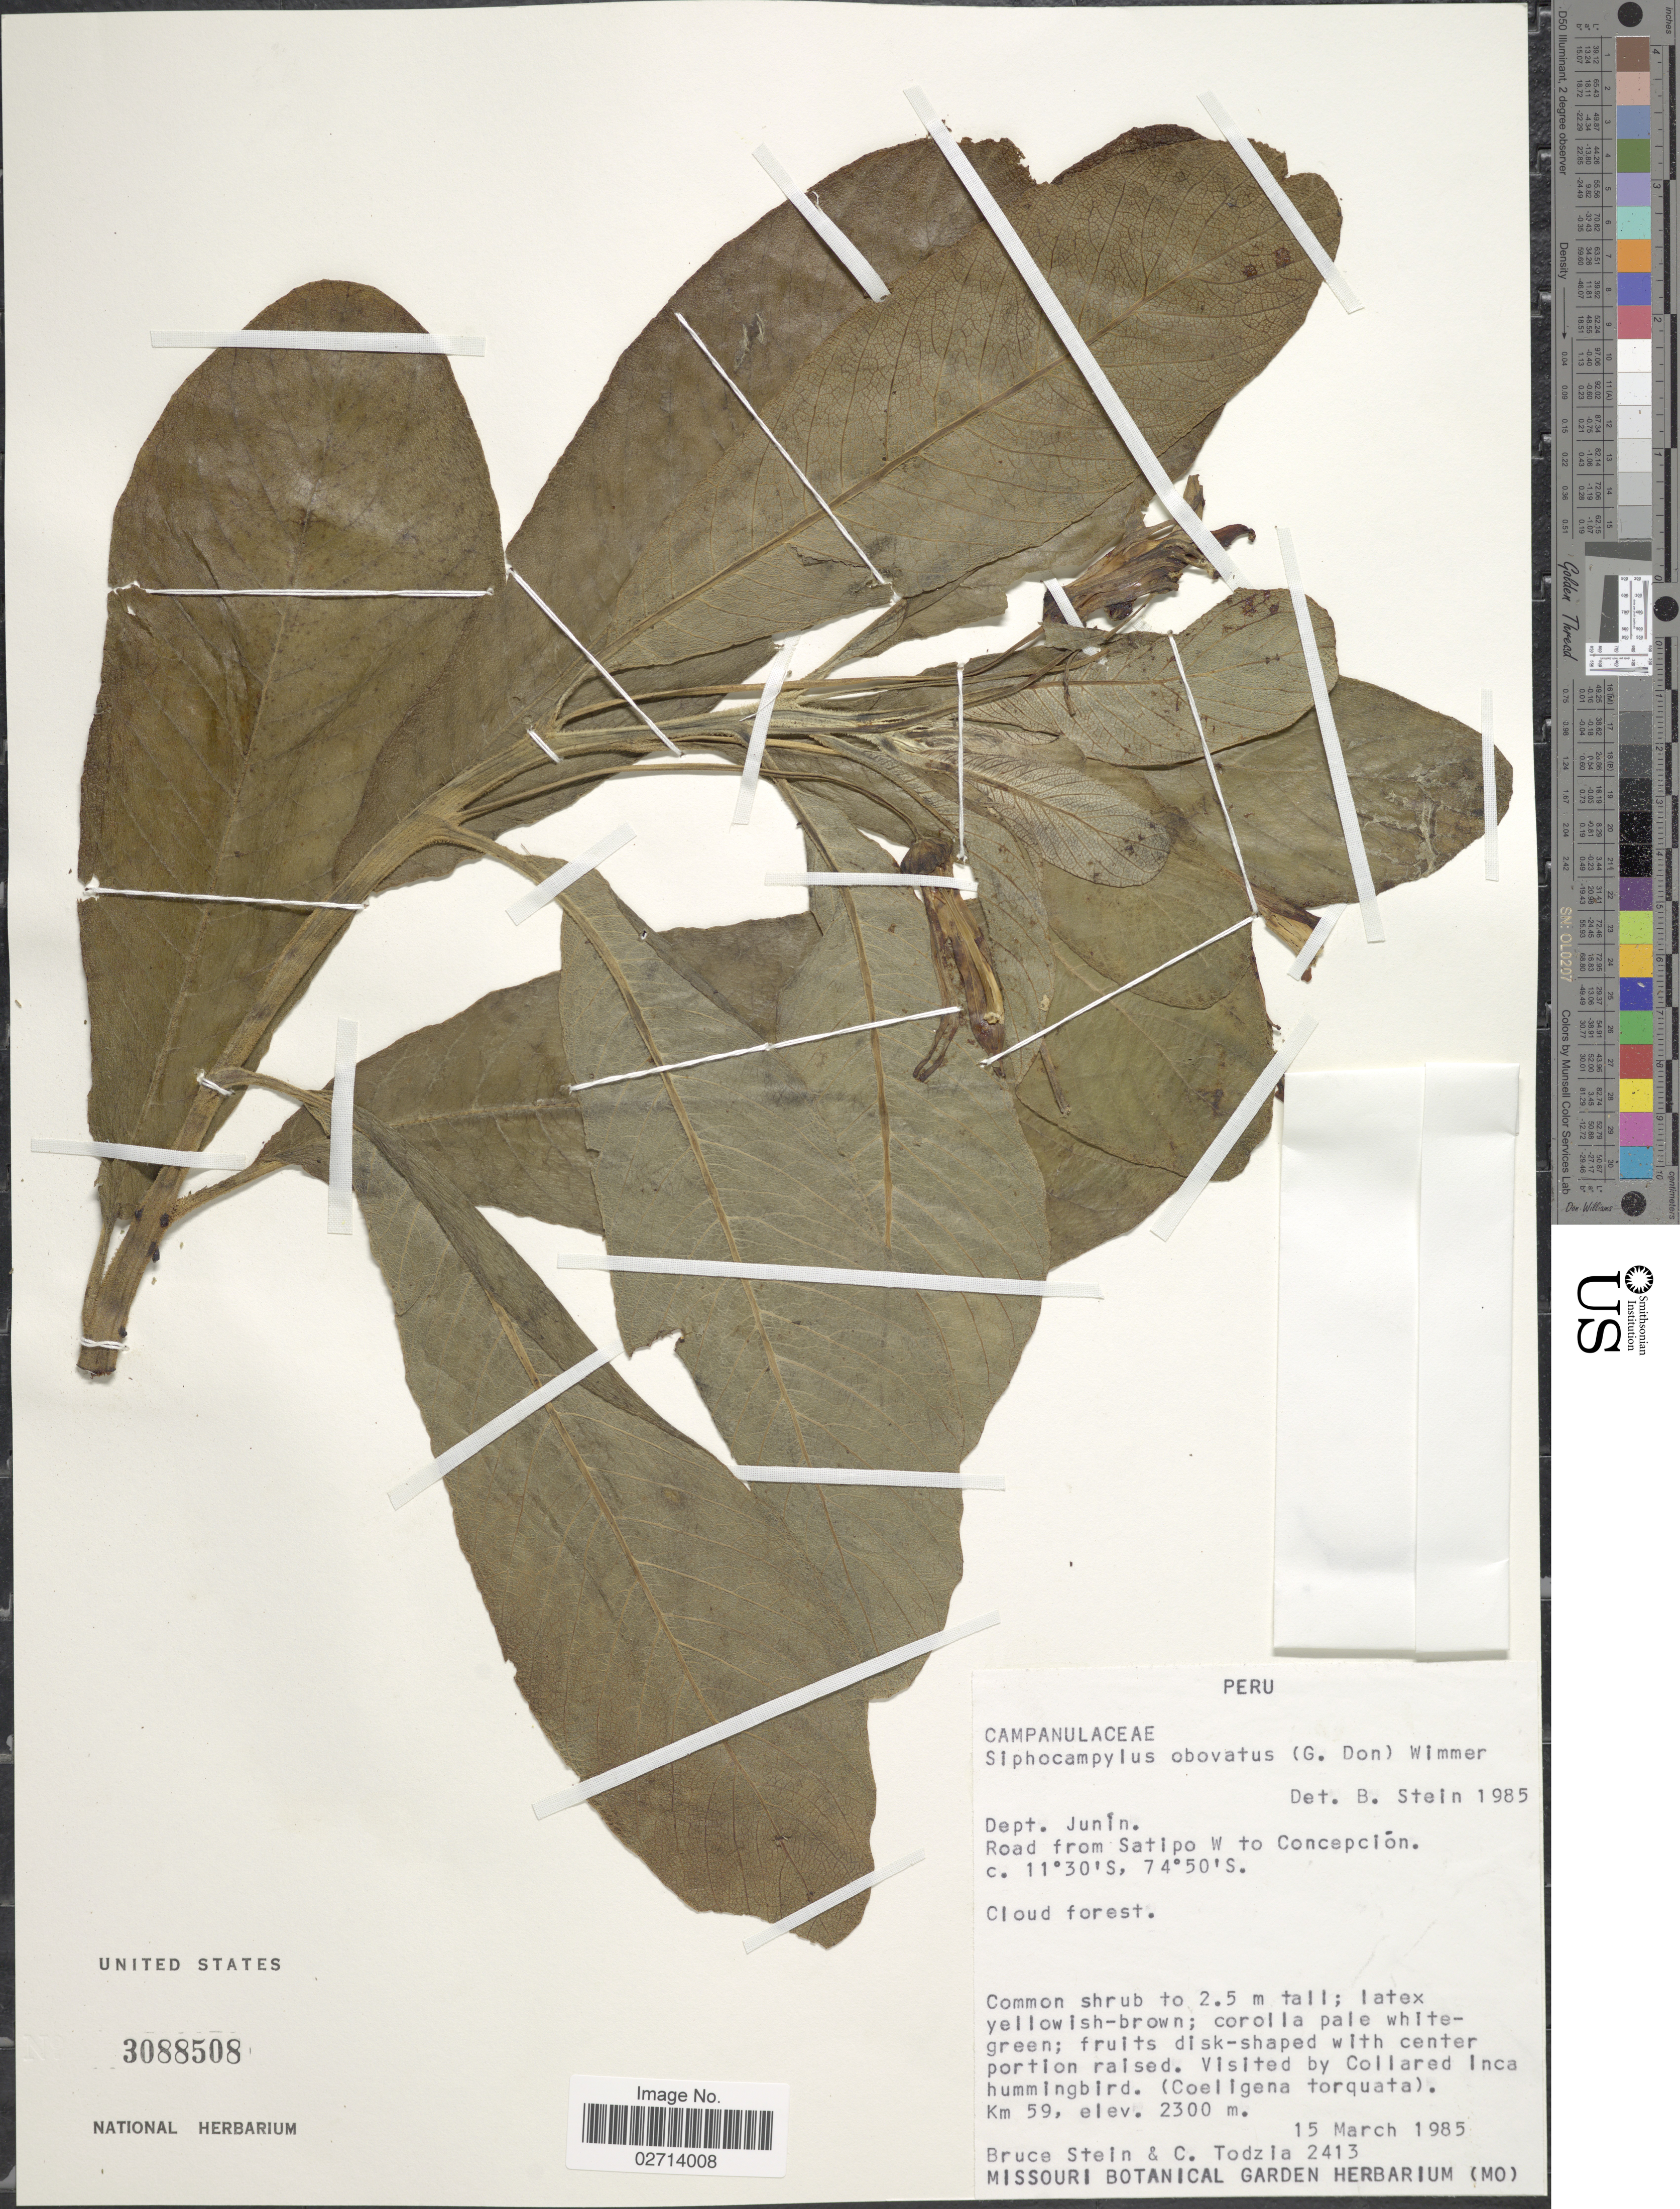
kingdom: Plantae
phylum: Tracheophyta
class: Magnoliopsida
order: Asterales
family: Campanulaceae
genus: Siphocampylus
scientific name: Siphocampylus obovatus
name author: (G. Don) E. Wimm.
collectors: B. A. Stein & C. A. Todzia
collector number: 2413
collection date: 1985-03-15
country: Peru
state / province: Junín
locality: Road from Satipo W to Concepción. (Coeligena torquata). Km 59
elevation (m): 2300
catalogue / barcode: US 3088508